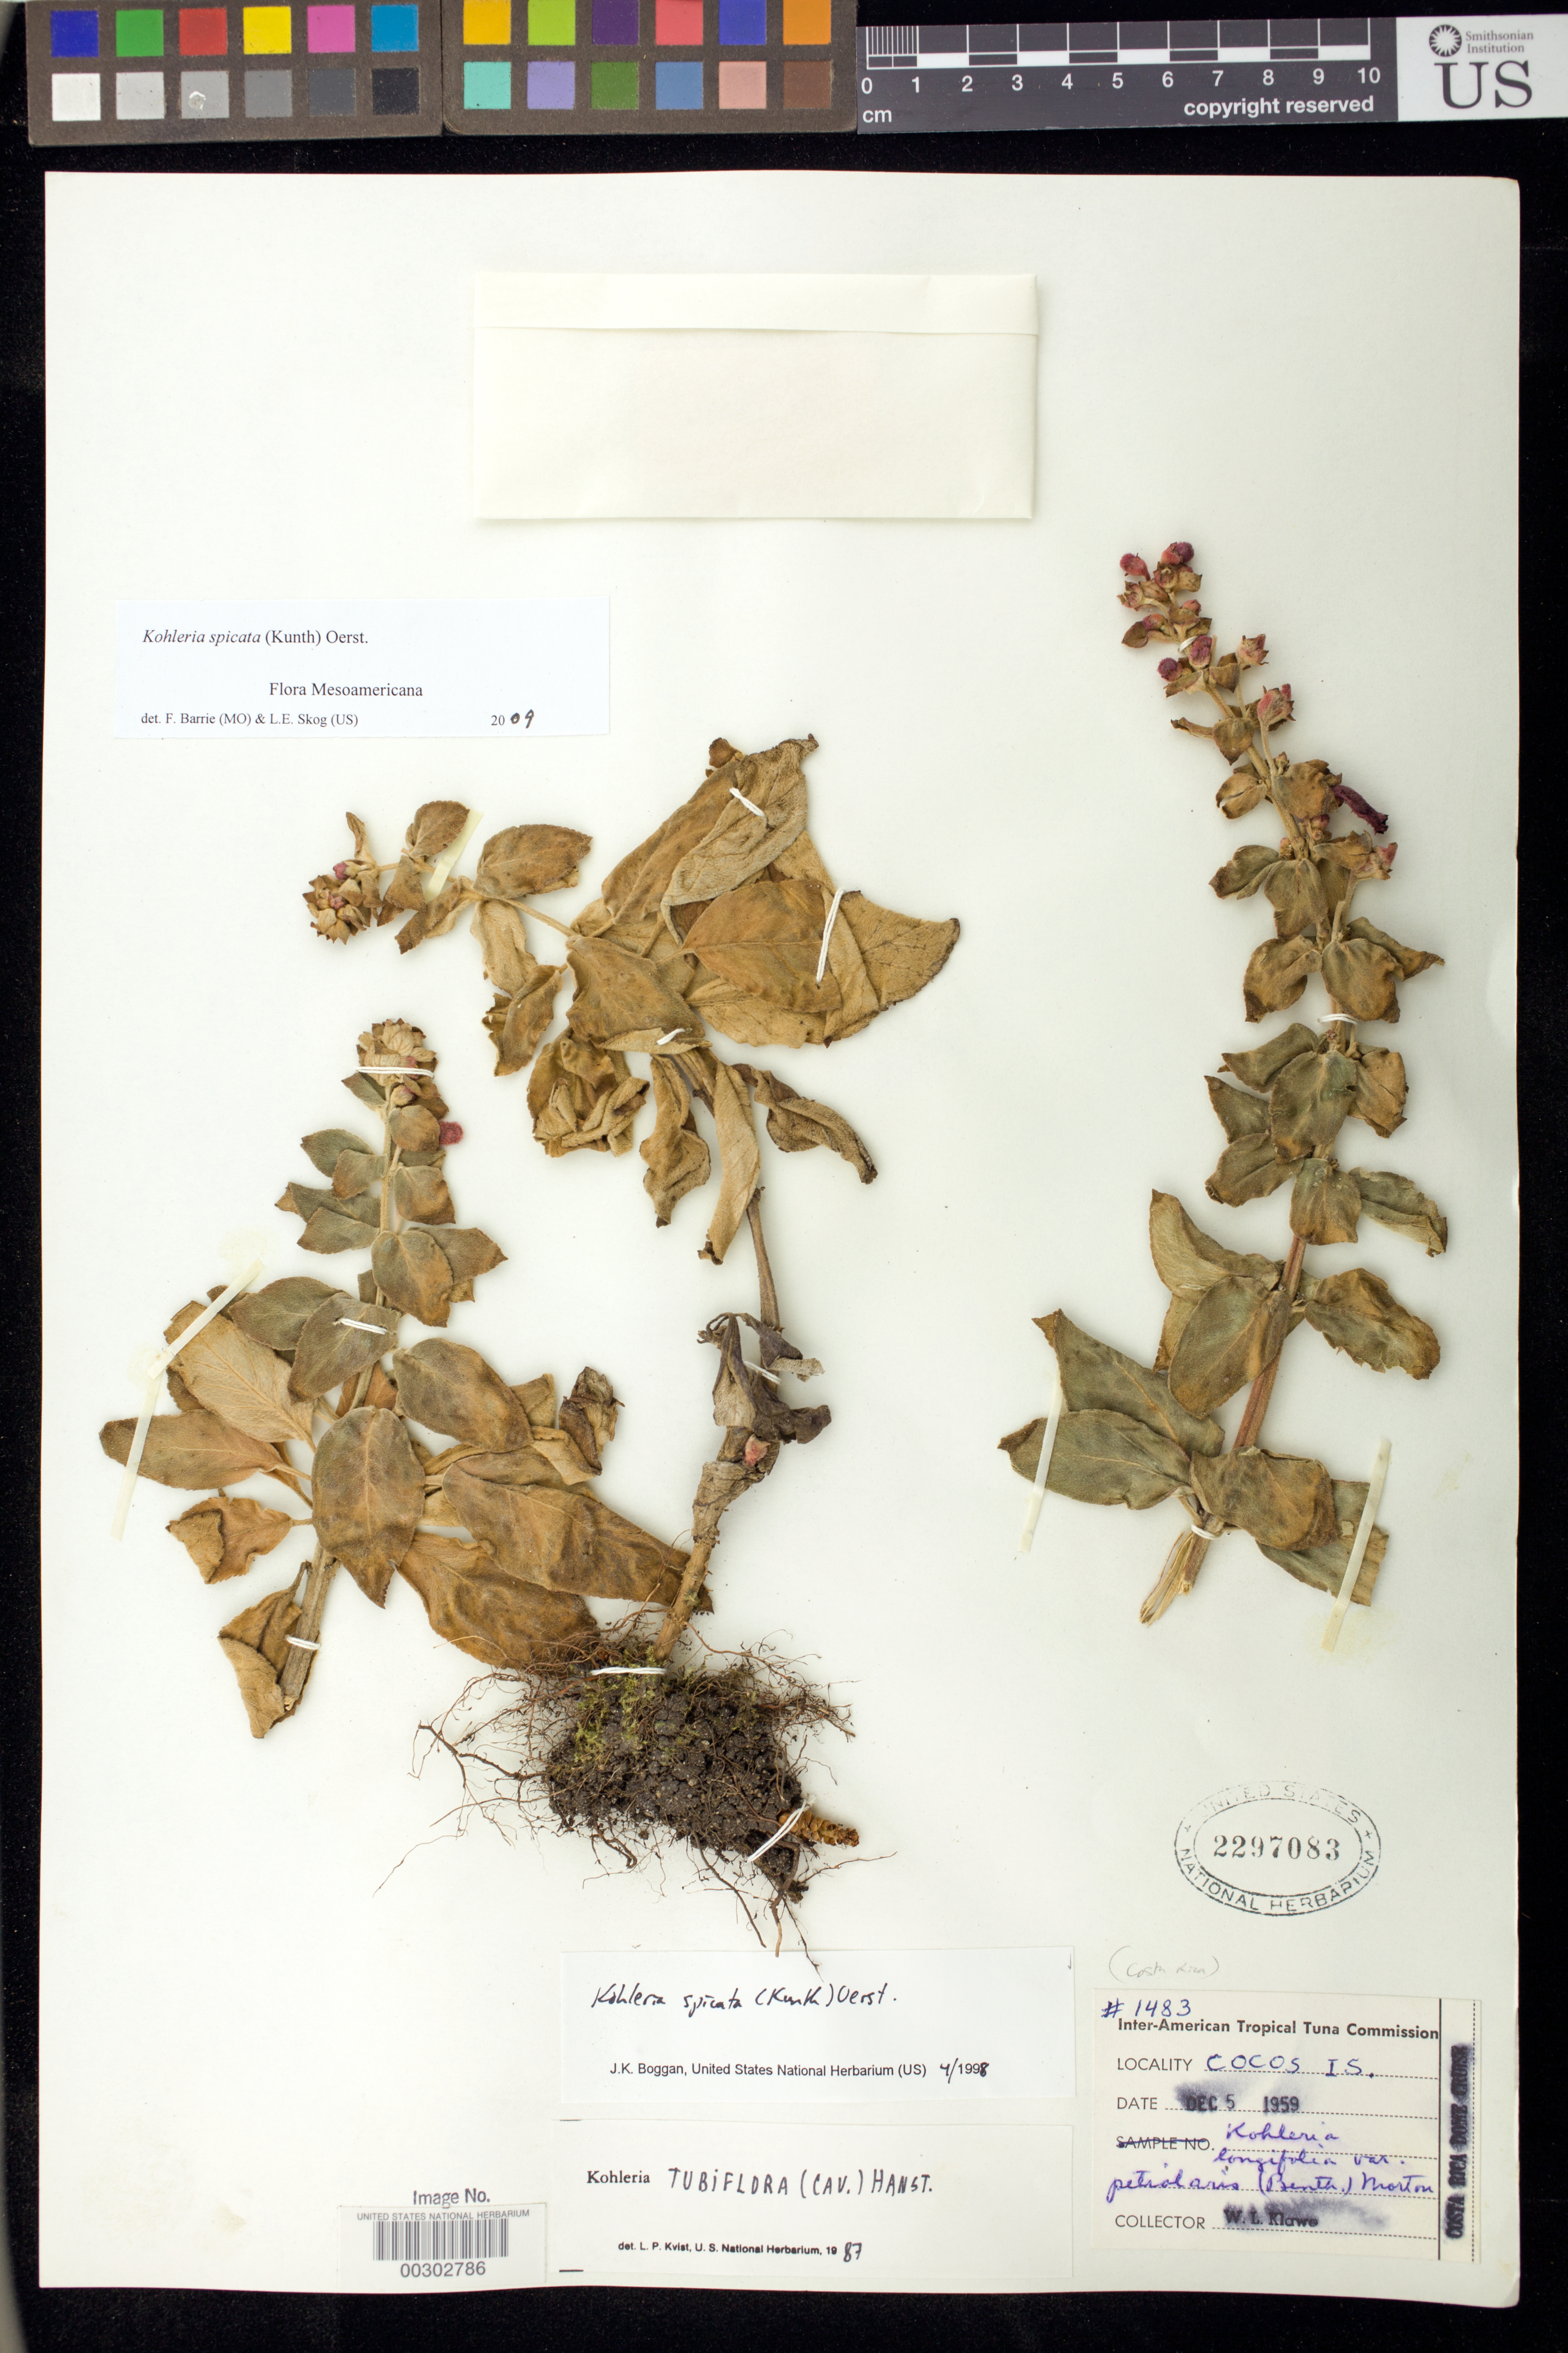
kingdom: Plantae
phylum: Tracheophyta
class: Magnoliopsida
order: Lamiales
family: Gesneriaceae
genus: Kohleria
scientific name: Kohleria spicata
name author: (Kunth) Oerst.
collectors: W. Klawe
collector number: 1483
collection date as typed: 05 Dec 1959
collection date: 1959-12-05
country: Costa Rica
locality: Cocos Is.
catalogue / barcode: US 2297083